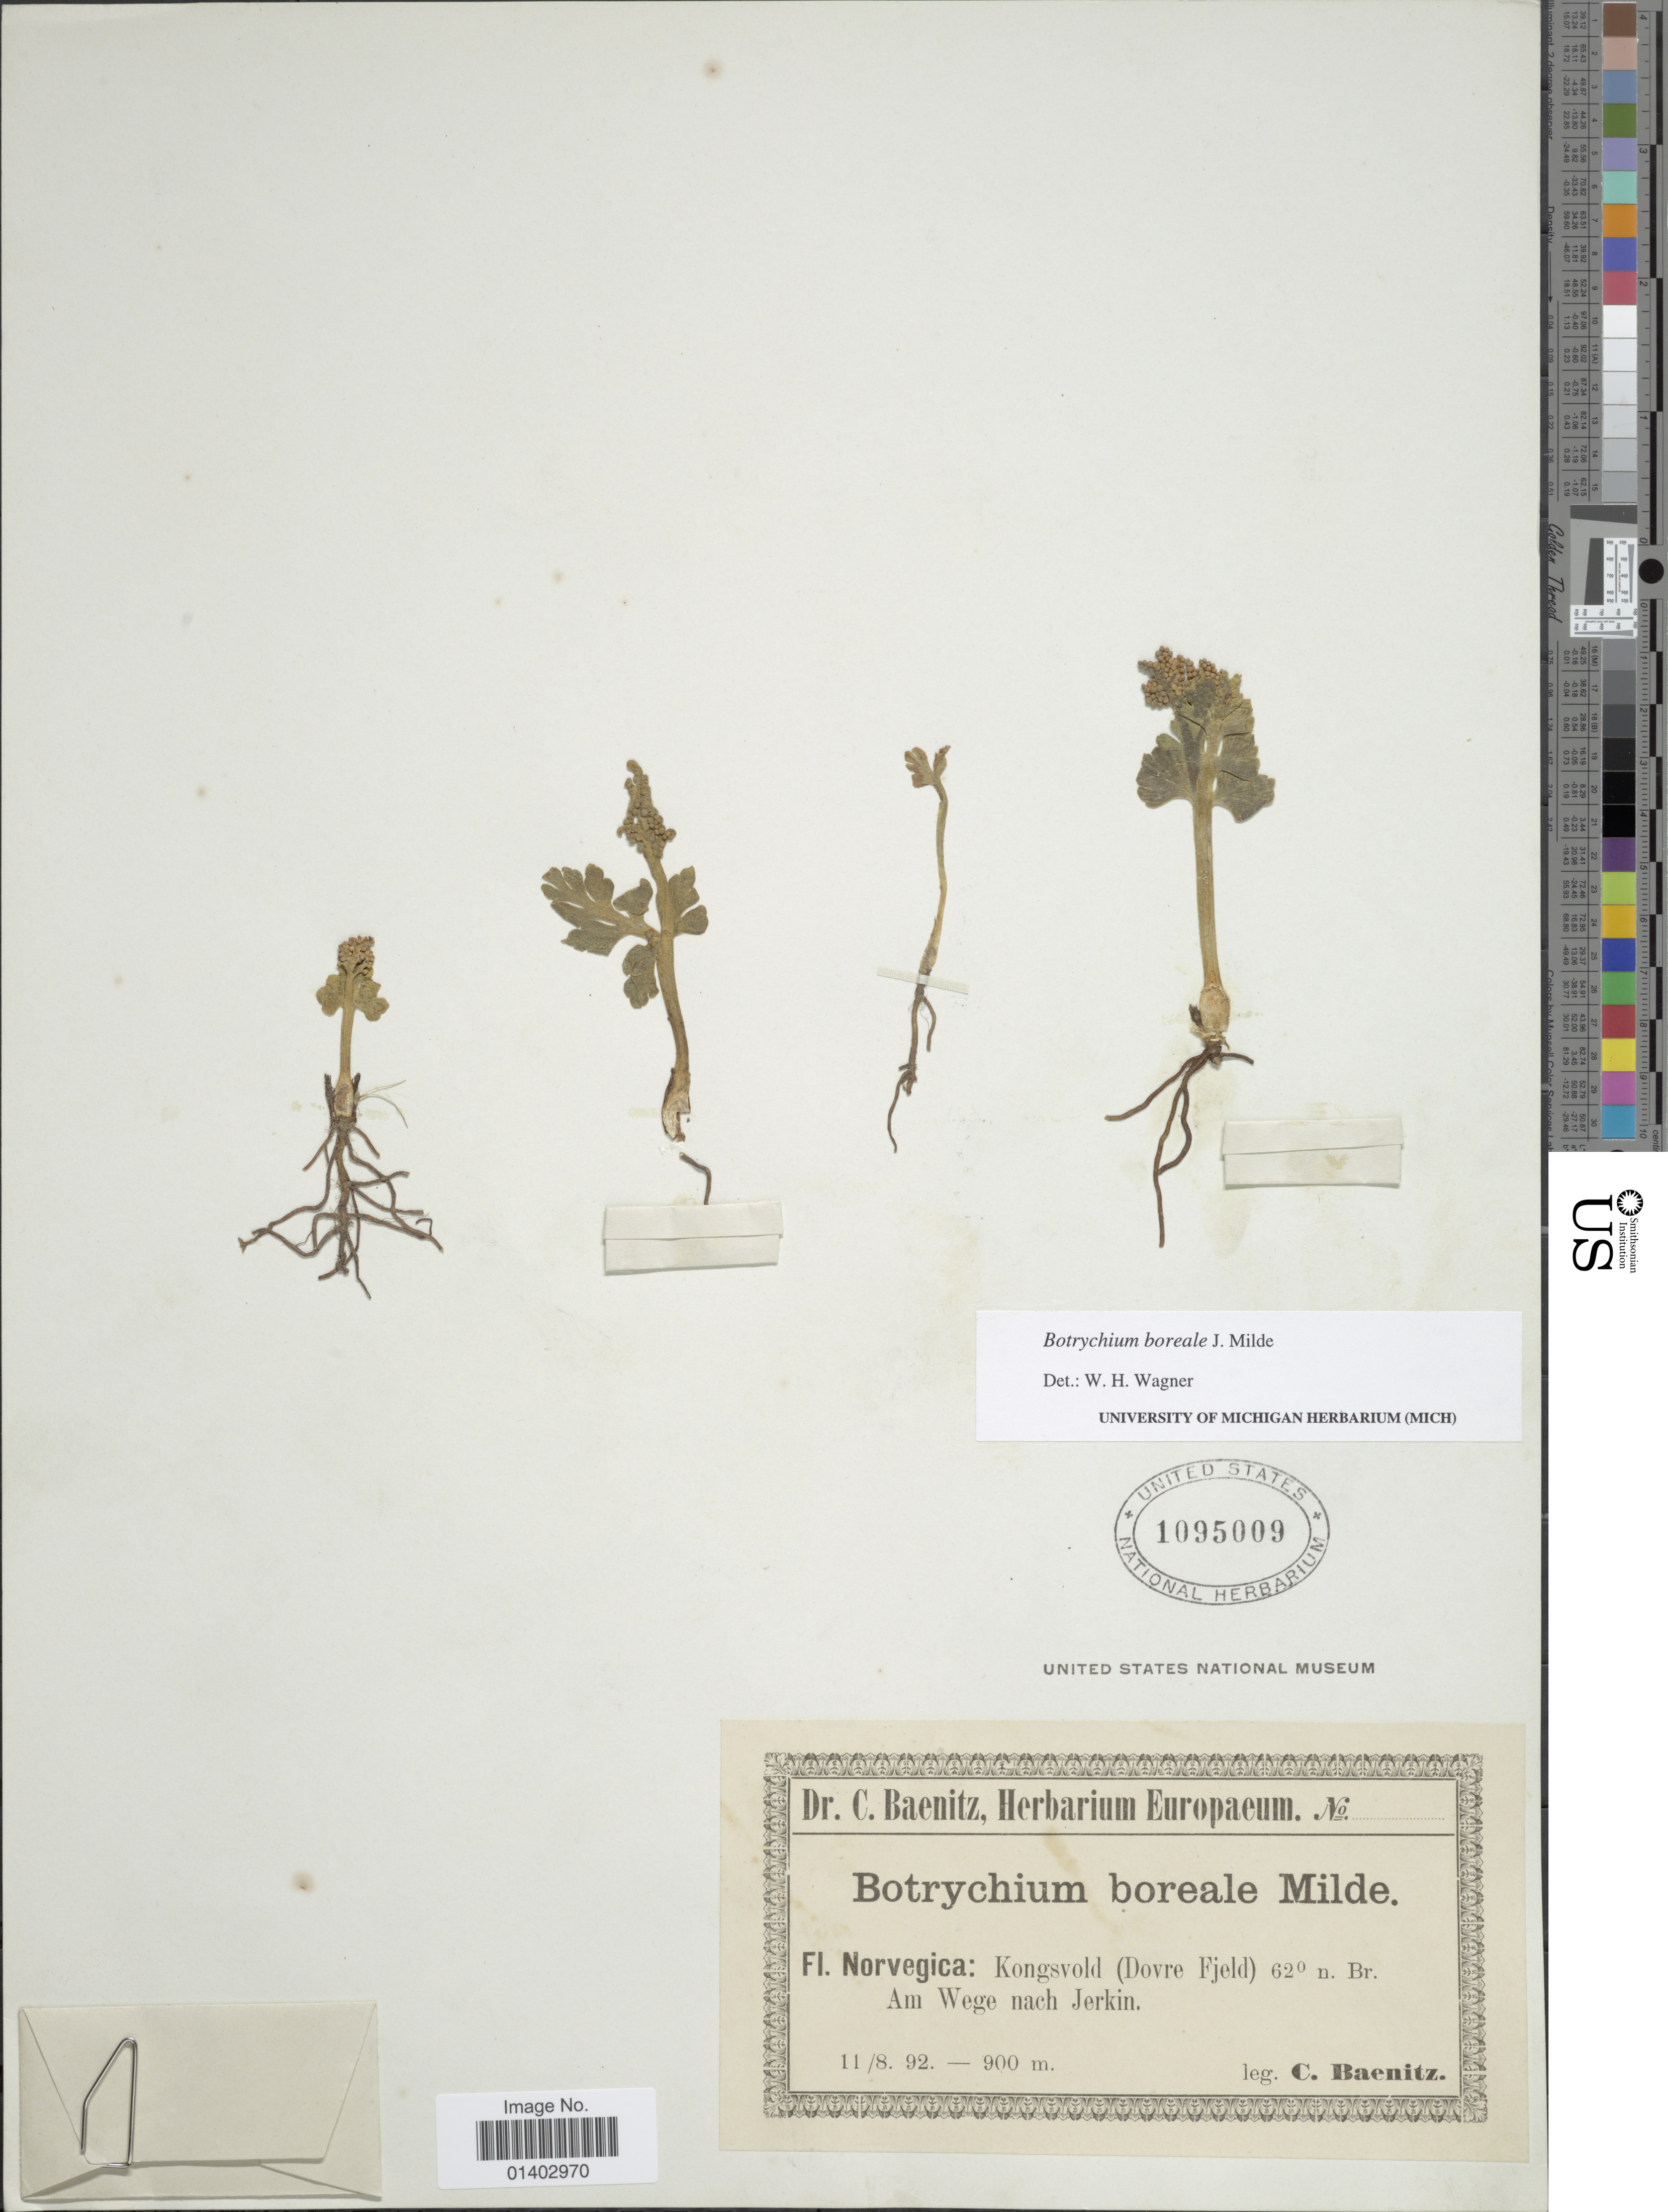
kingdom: Plantae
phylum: Tracheophyta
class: Polypodiopsida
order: Ophioglossales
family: Ophioglossaceae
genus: Botrychium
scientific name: Botrychium boreale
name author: Milde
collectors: C. G. Baenitz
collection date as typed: Transcribed d/m/y: 11/8/92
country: Norway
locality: Norvegica: Kongsvold (Dovre Fjeld), Am Wege nach Jerkin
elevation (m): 900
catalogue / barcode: US 1095009